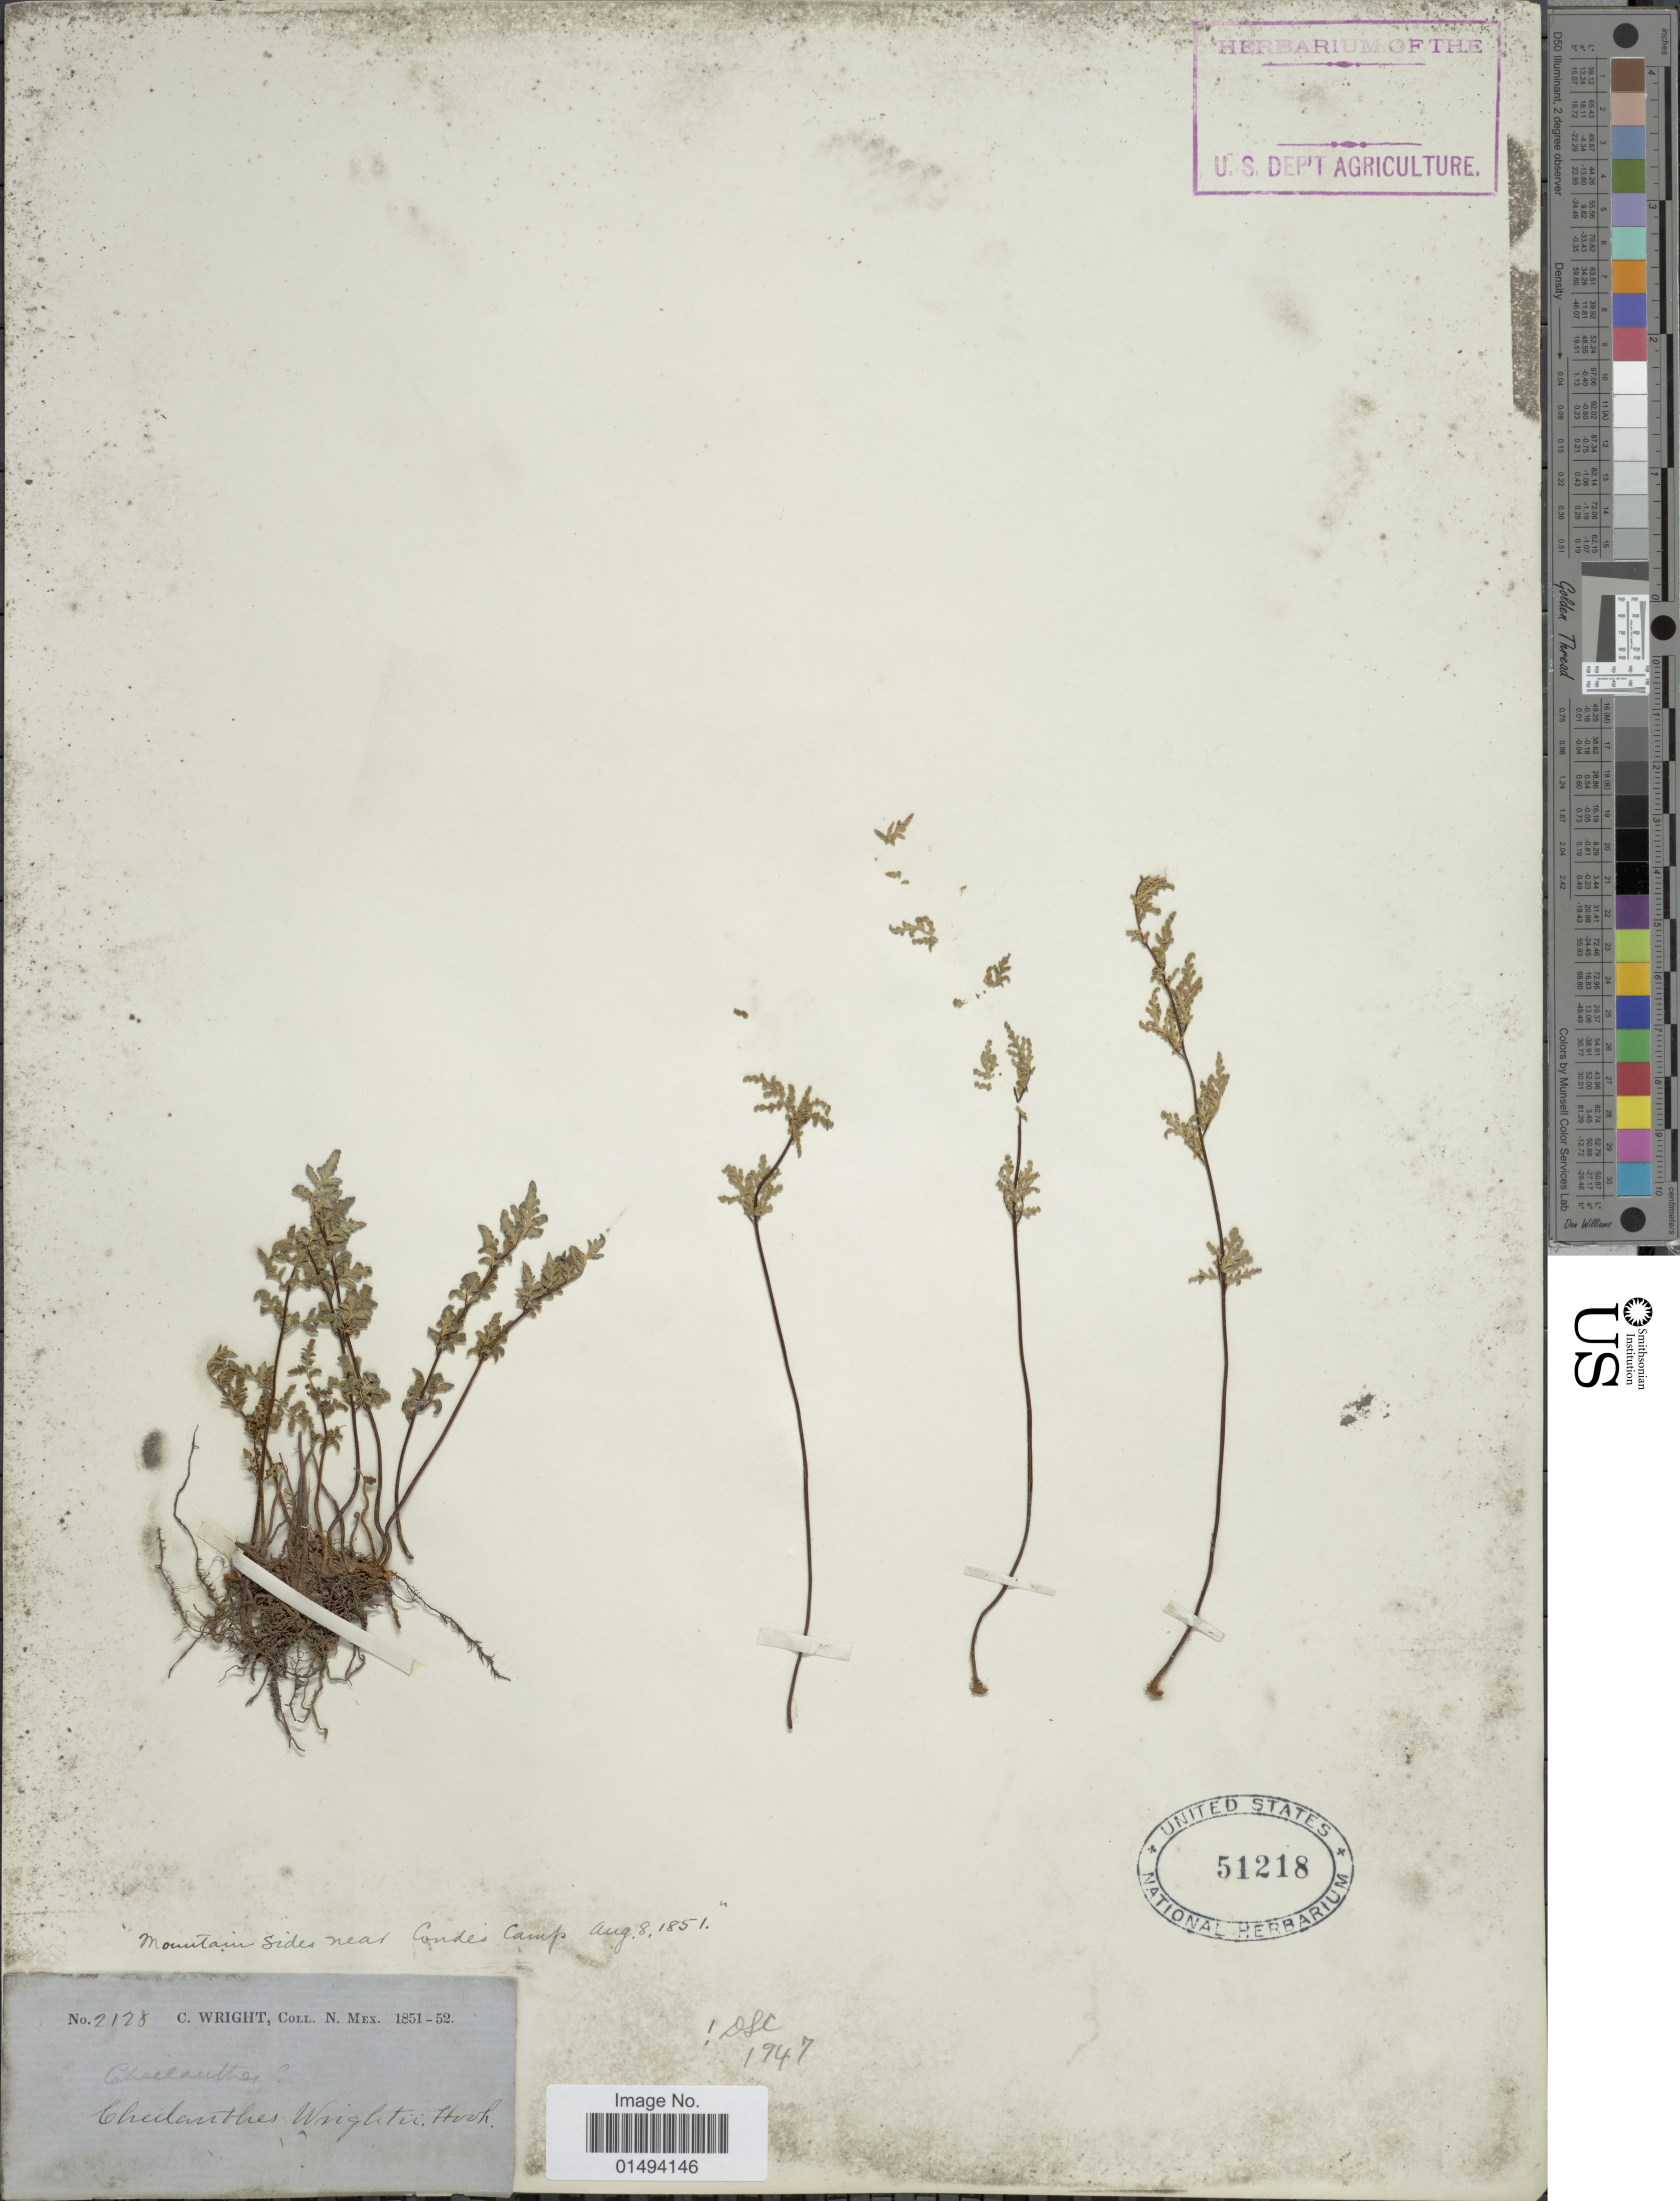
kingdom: Plantae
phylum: Tracheophyta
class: Polypodiopsida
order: Polypodiales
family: Pteridaceae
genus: Myriopteris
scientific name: Myriopteris wrightii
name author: (Hook.) Grusz & Windham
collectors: C. Wright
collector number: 2128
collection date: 1851/1852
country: United States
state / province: New Mexico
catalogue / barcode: US 51218